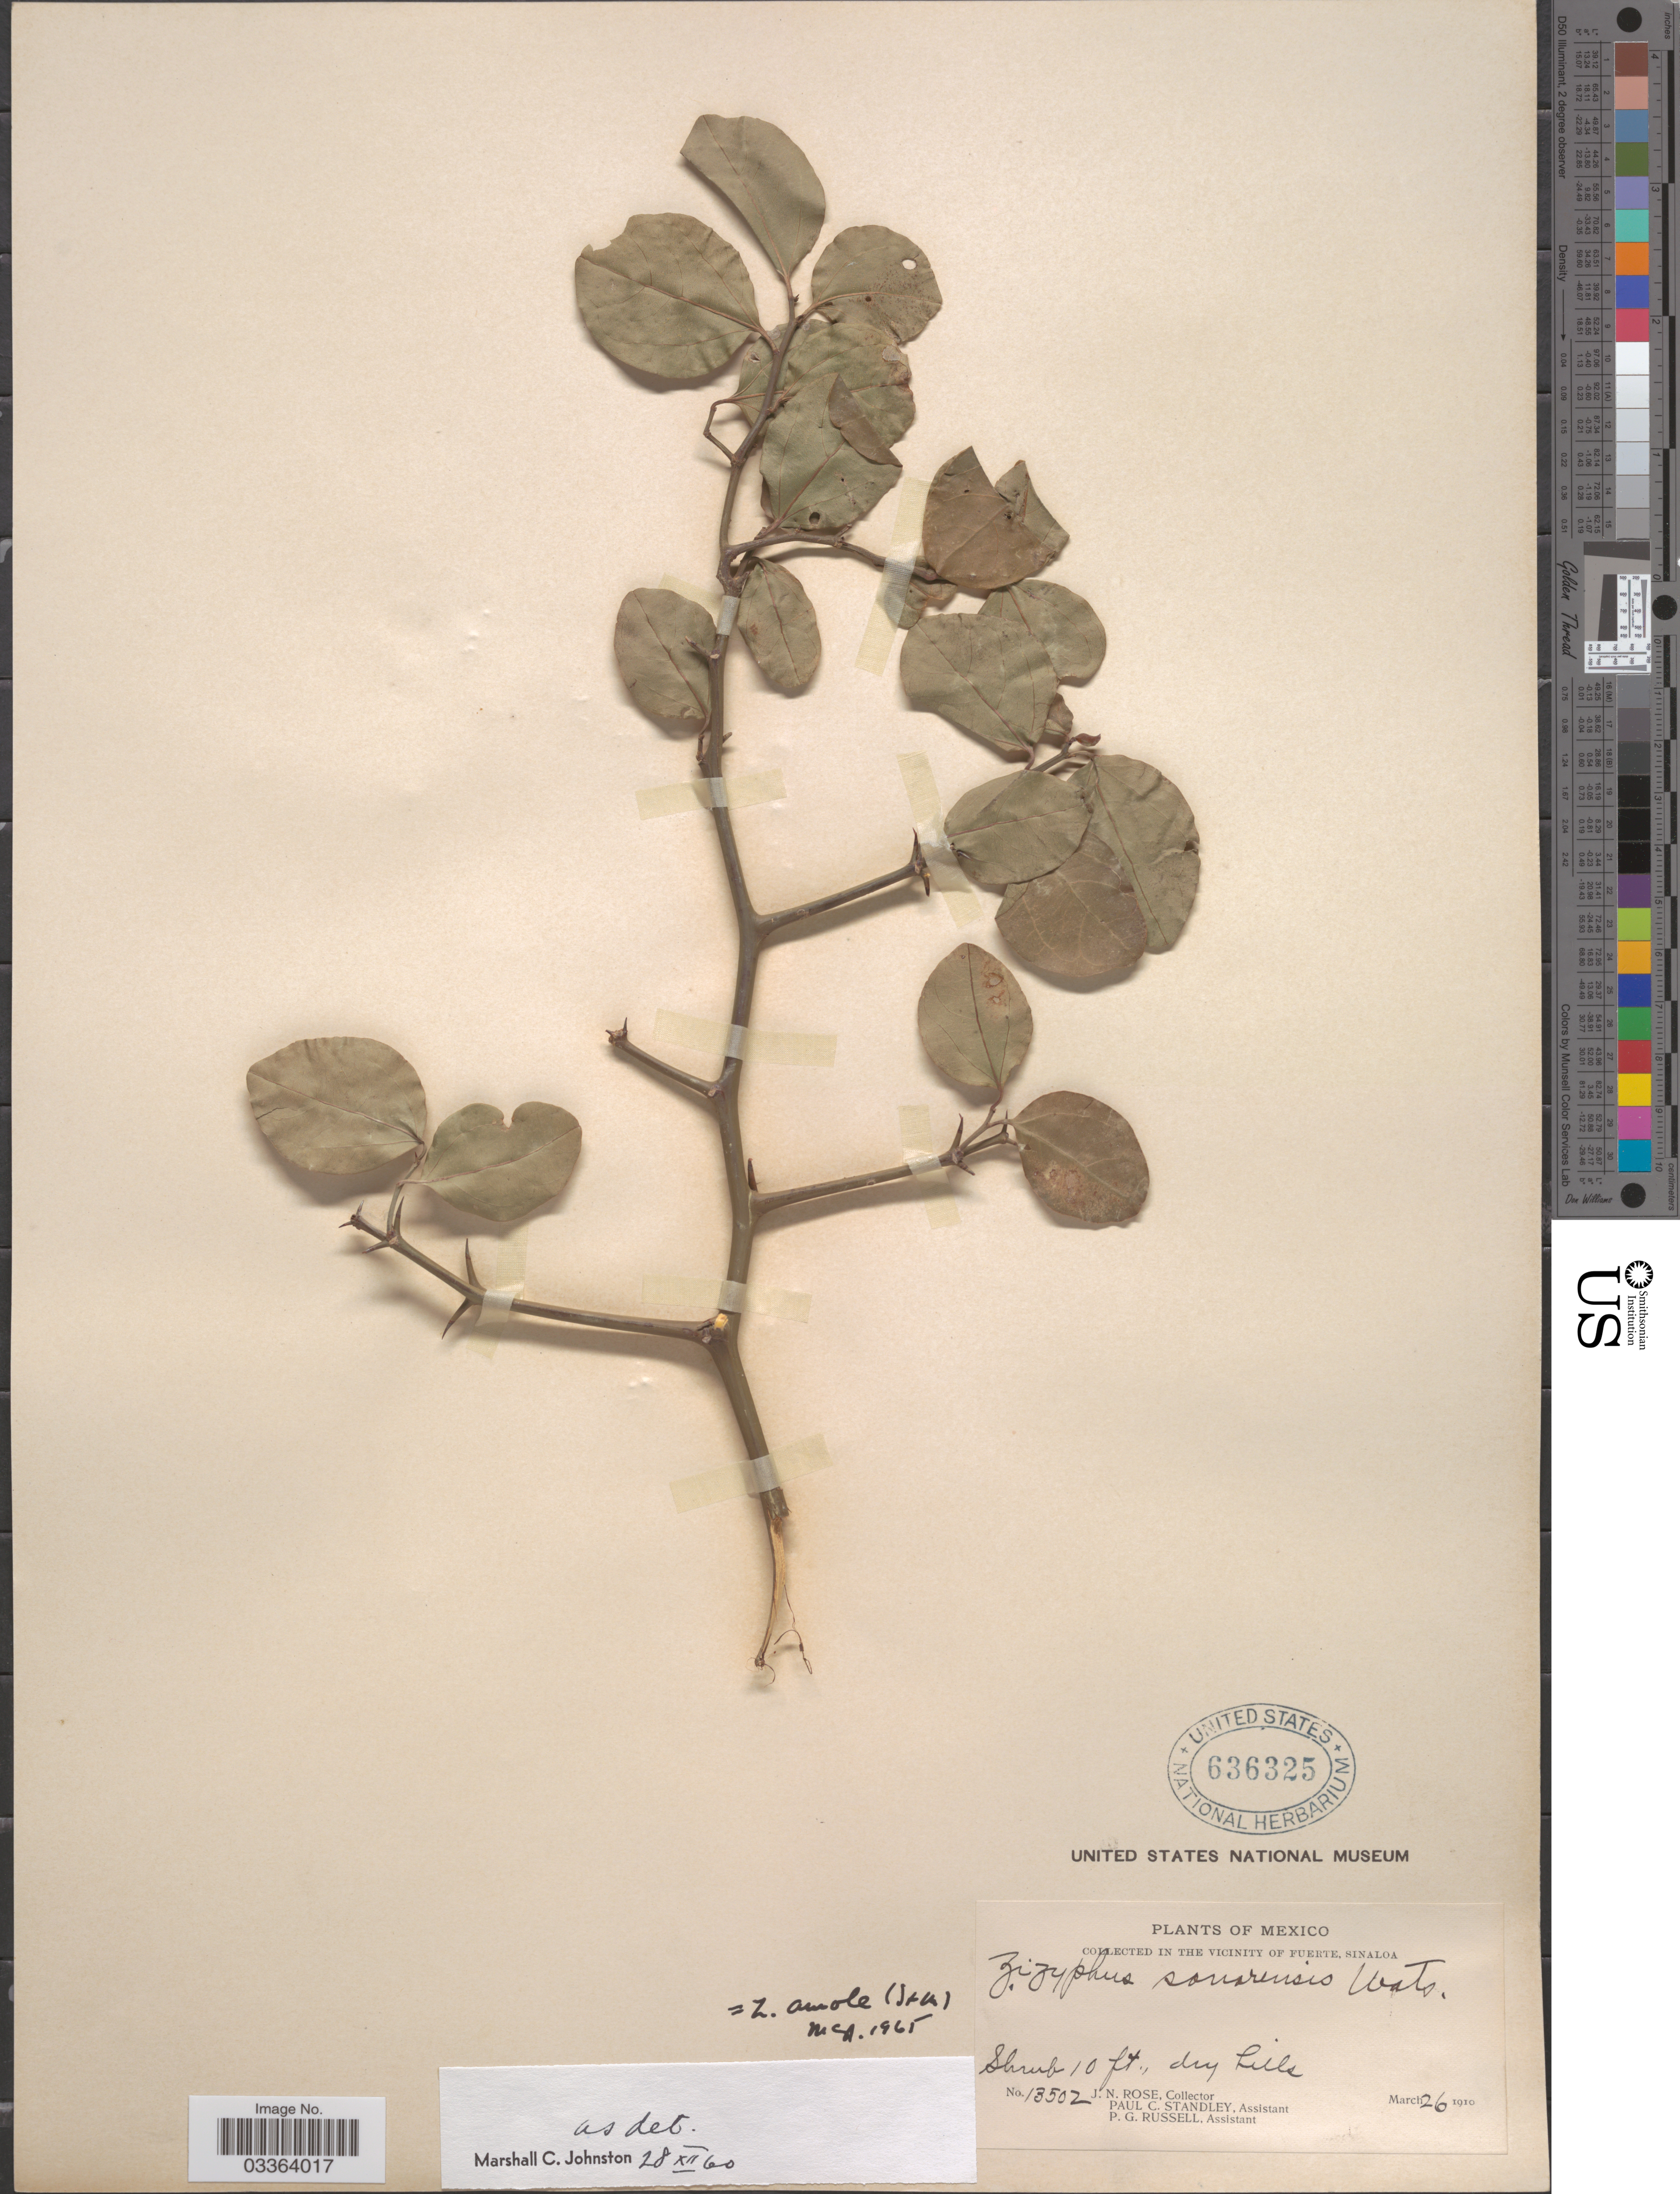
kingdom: Plantae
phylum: Tracheophyta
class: Magnoliopsida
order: Rosales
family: Rhamnaceae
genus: Sarcomphalus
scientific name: Sarcomphalus amole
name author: (Sessé & Moc.) Hauenschild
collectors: J. N. Rose, P. C. Standley & P. G. Russell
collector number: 13502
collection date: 1910-03-26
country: Mexico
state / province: Sinaloa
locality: In the vicinity of Fuerte.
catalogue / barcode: US 636325